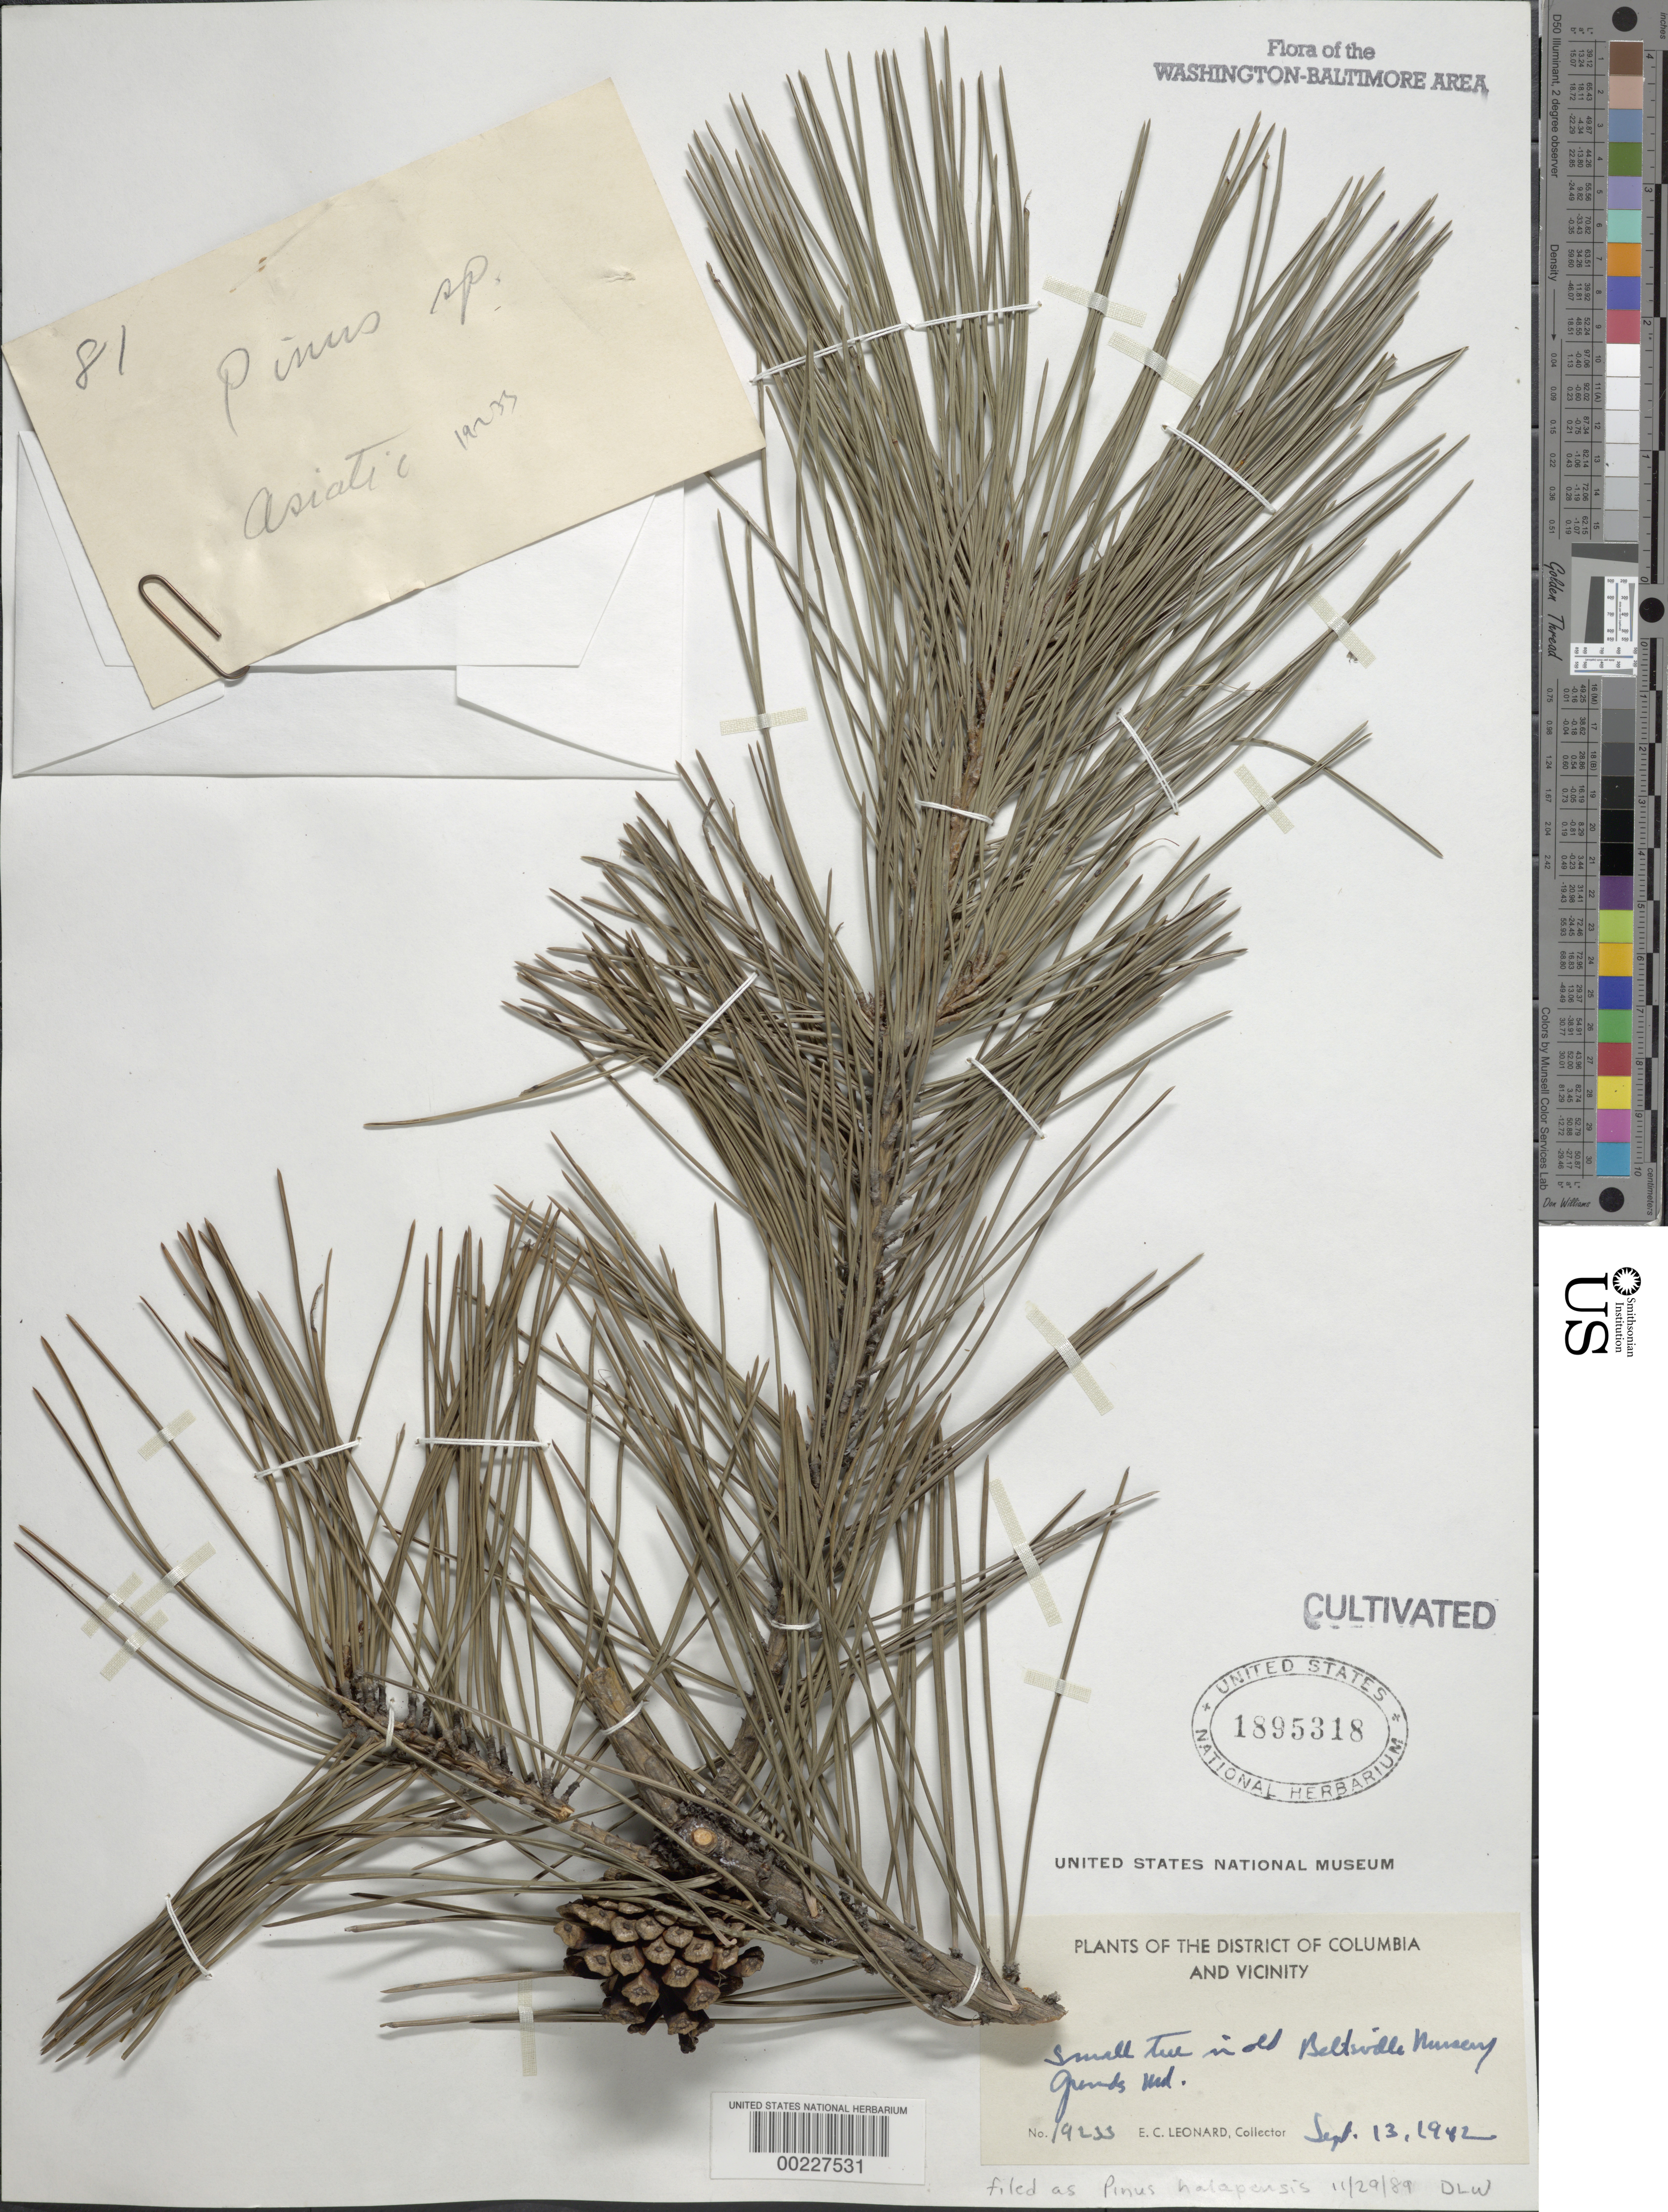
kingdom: Plantae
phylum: Tracheophyta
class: Pinopsida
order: Pinales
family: Pinaceae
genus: Pinus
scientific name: Pinus halepensis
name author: Mill.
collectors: E. C. Leonard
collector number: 19233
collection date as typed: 13 Sep 1942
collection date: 1942-09-13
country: United States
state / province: Maryland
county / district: Prince George's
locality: In Old Beltsville Nursery grounds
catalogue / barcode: US 1895318